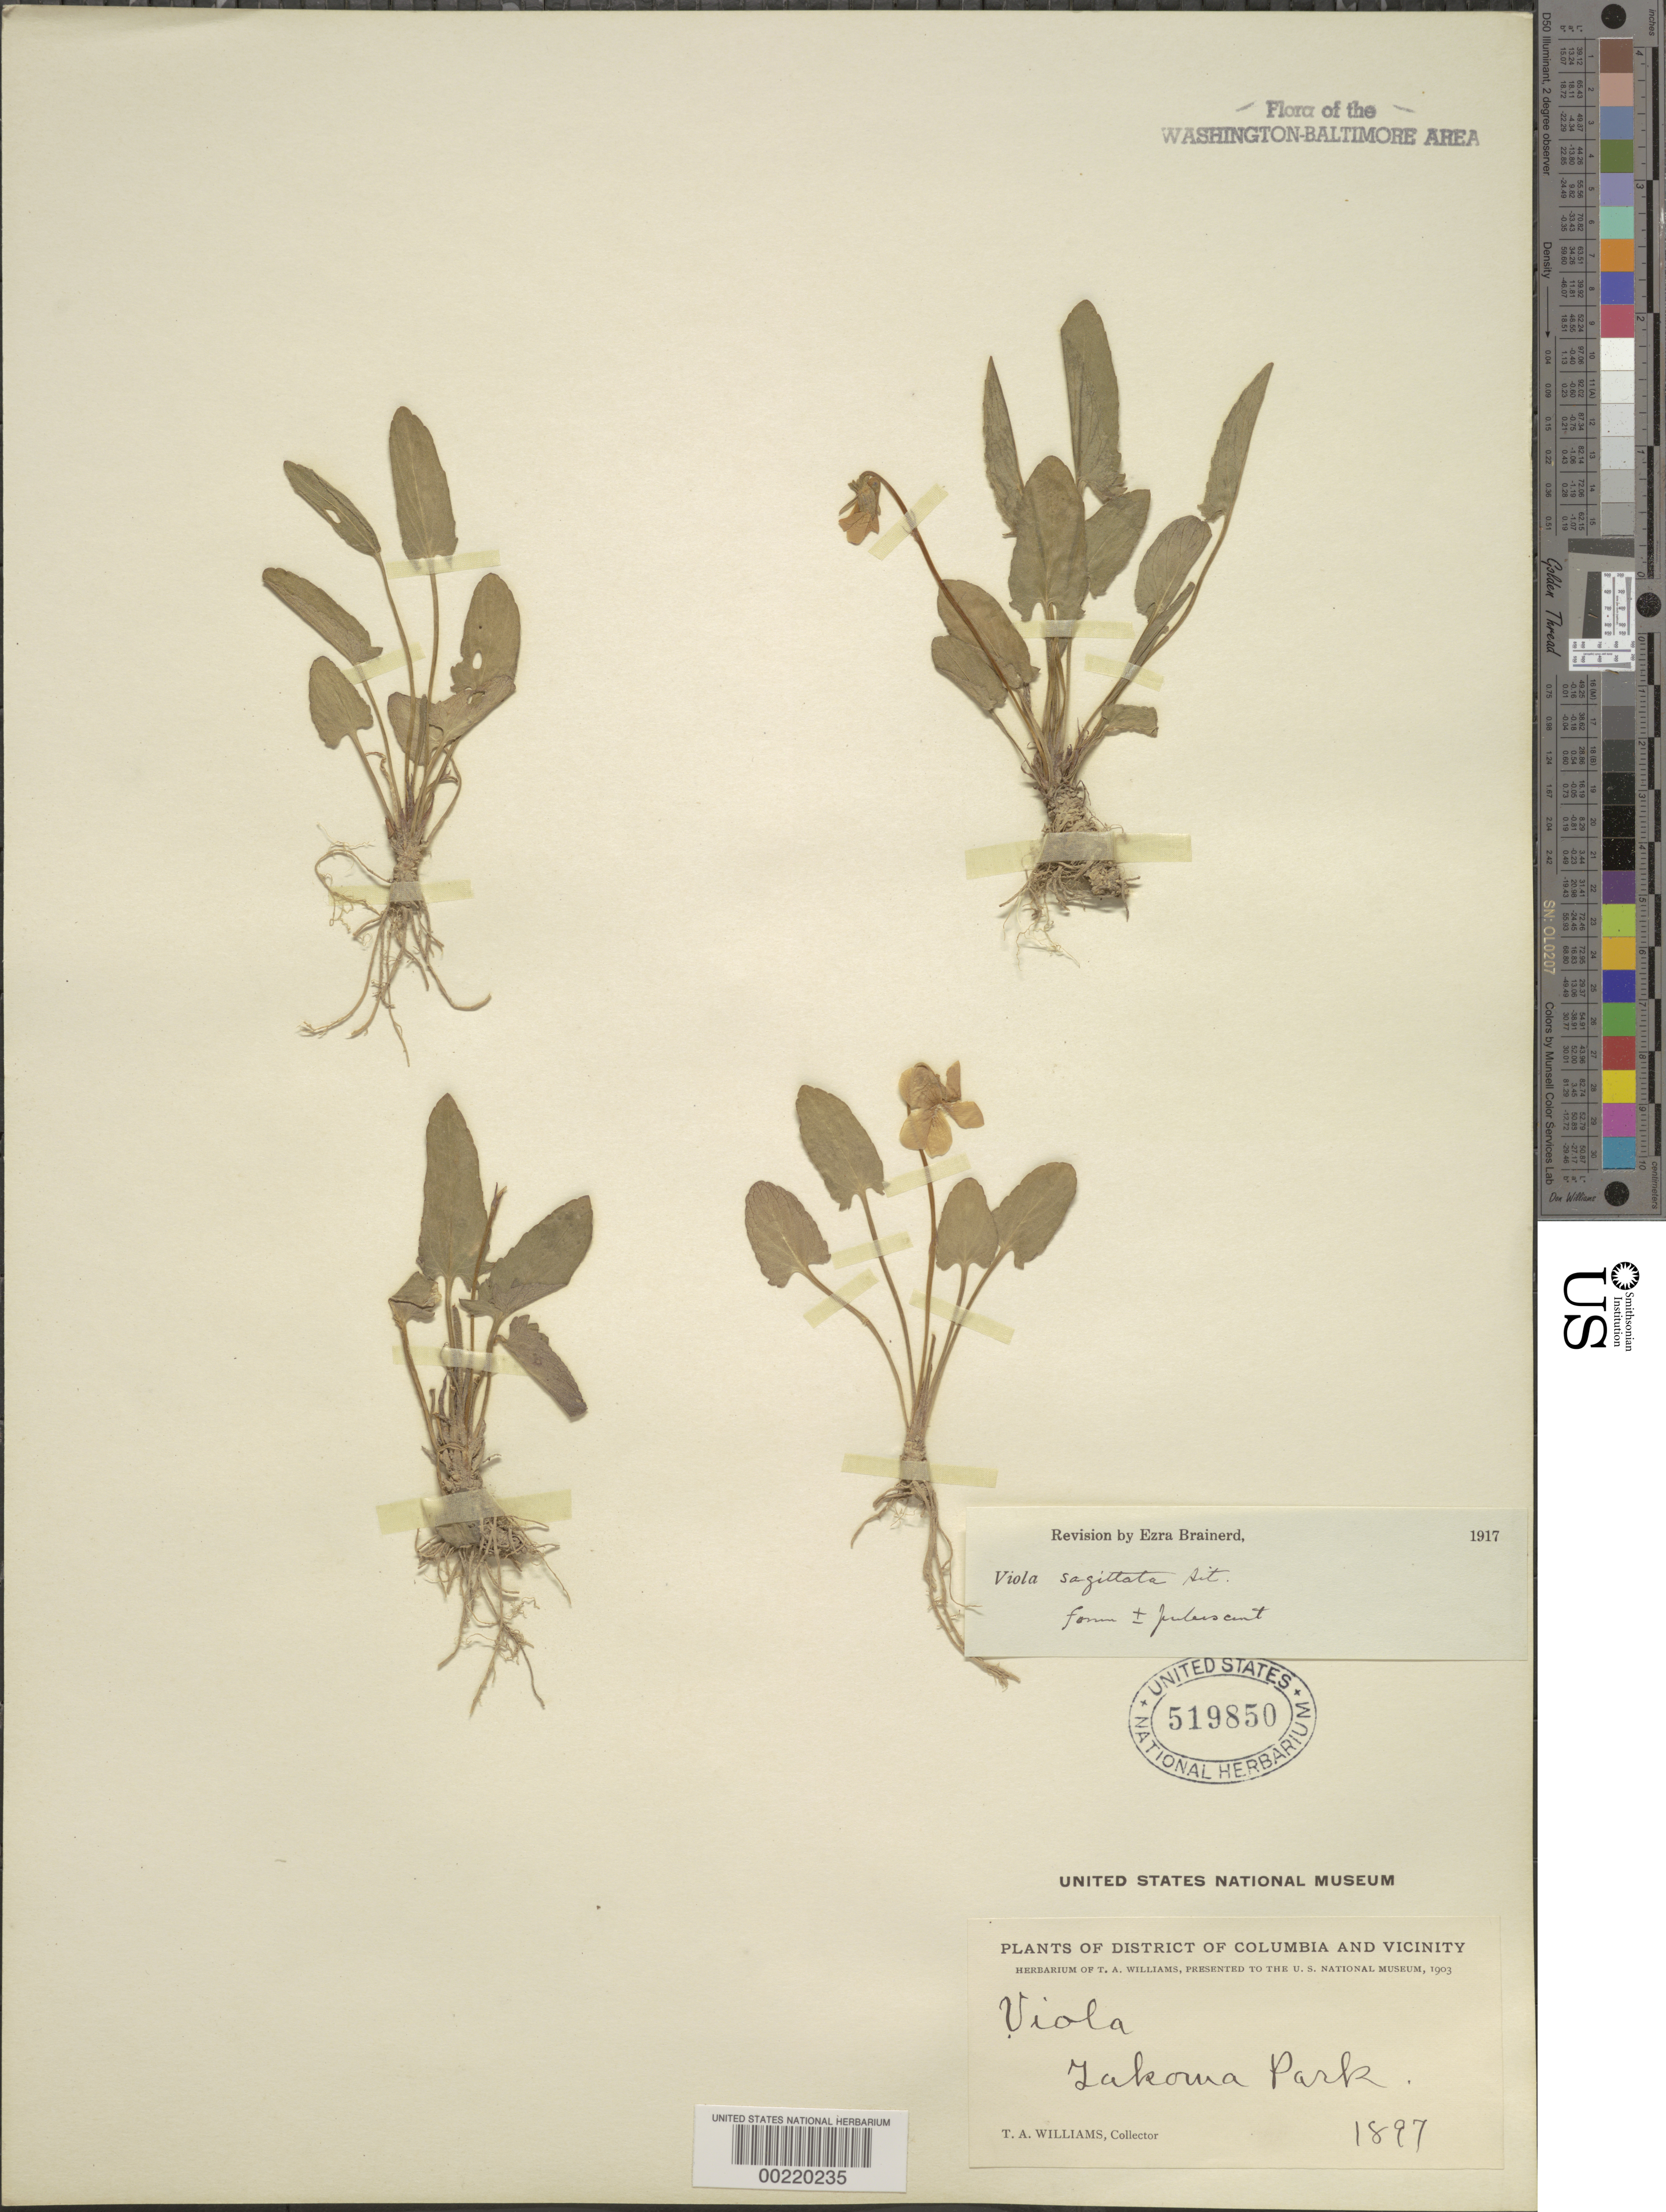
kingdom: Plantae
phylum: Tracheophyta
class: Magnoliopsida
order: Malpighiales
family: Violaceae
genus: Viola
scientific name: Viola sagittata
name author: Aiton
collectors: T. A. Williams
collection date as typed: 1897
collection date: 1897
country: United States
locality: Takoma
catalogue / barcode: US 519850